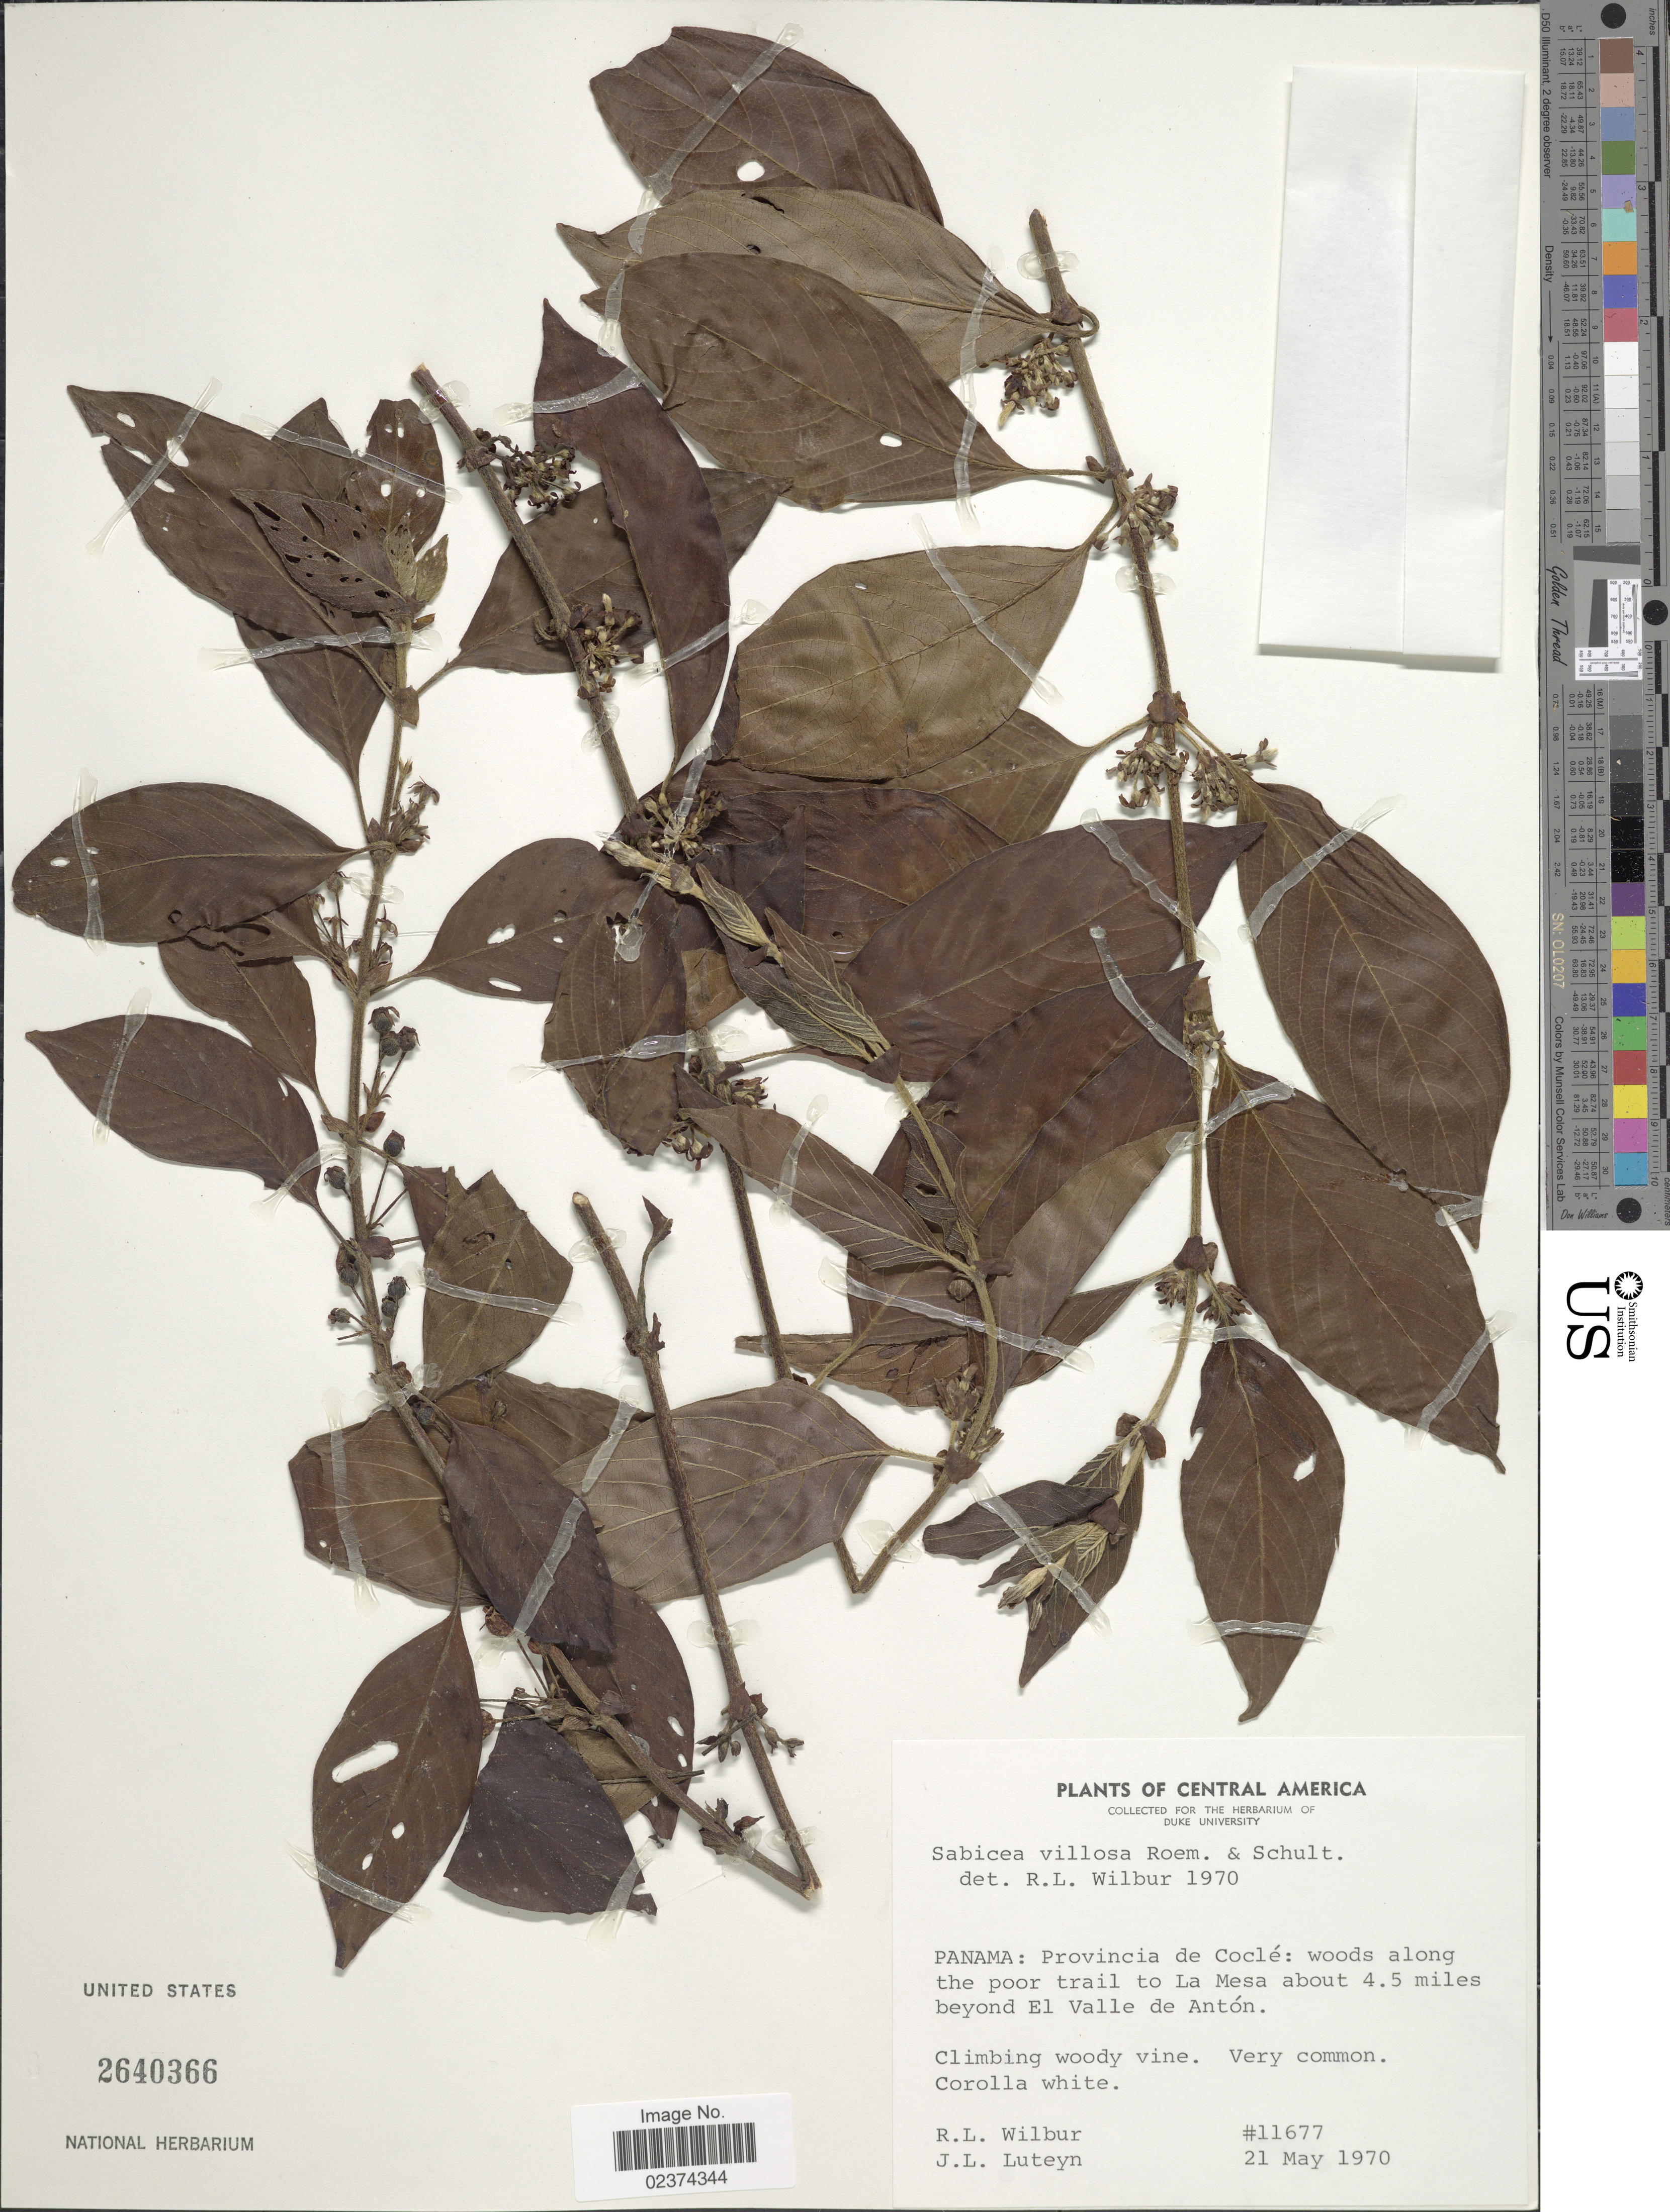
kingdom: Plantae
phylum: Tracheophyta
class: Magnoliopsida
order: Gentianales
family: Rubiaceae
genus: Sabicea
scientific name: Sabicea hirsuta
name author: Kunth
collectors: R. L. Wilbur & J. L. Luteyn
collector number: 11677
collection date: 1970-05-21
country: Panama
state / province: Coclé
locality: Provincia de Coclé: woods along the poor trail to La Mesa about 4.5 miles beyond El Valle de Antón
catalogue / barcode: US 2640366